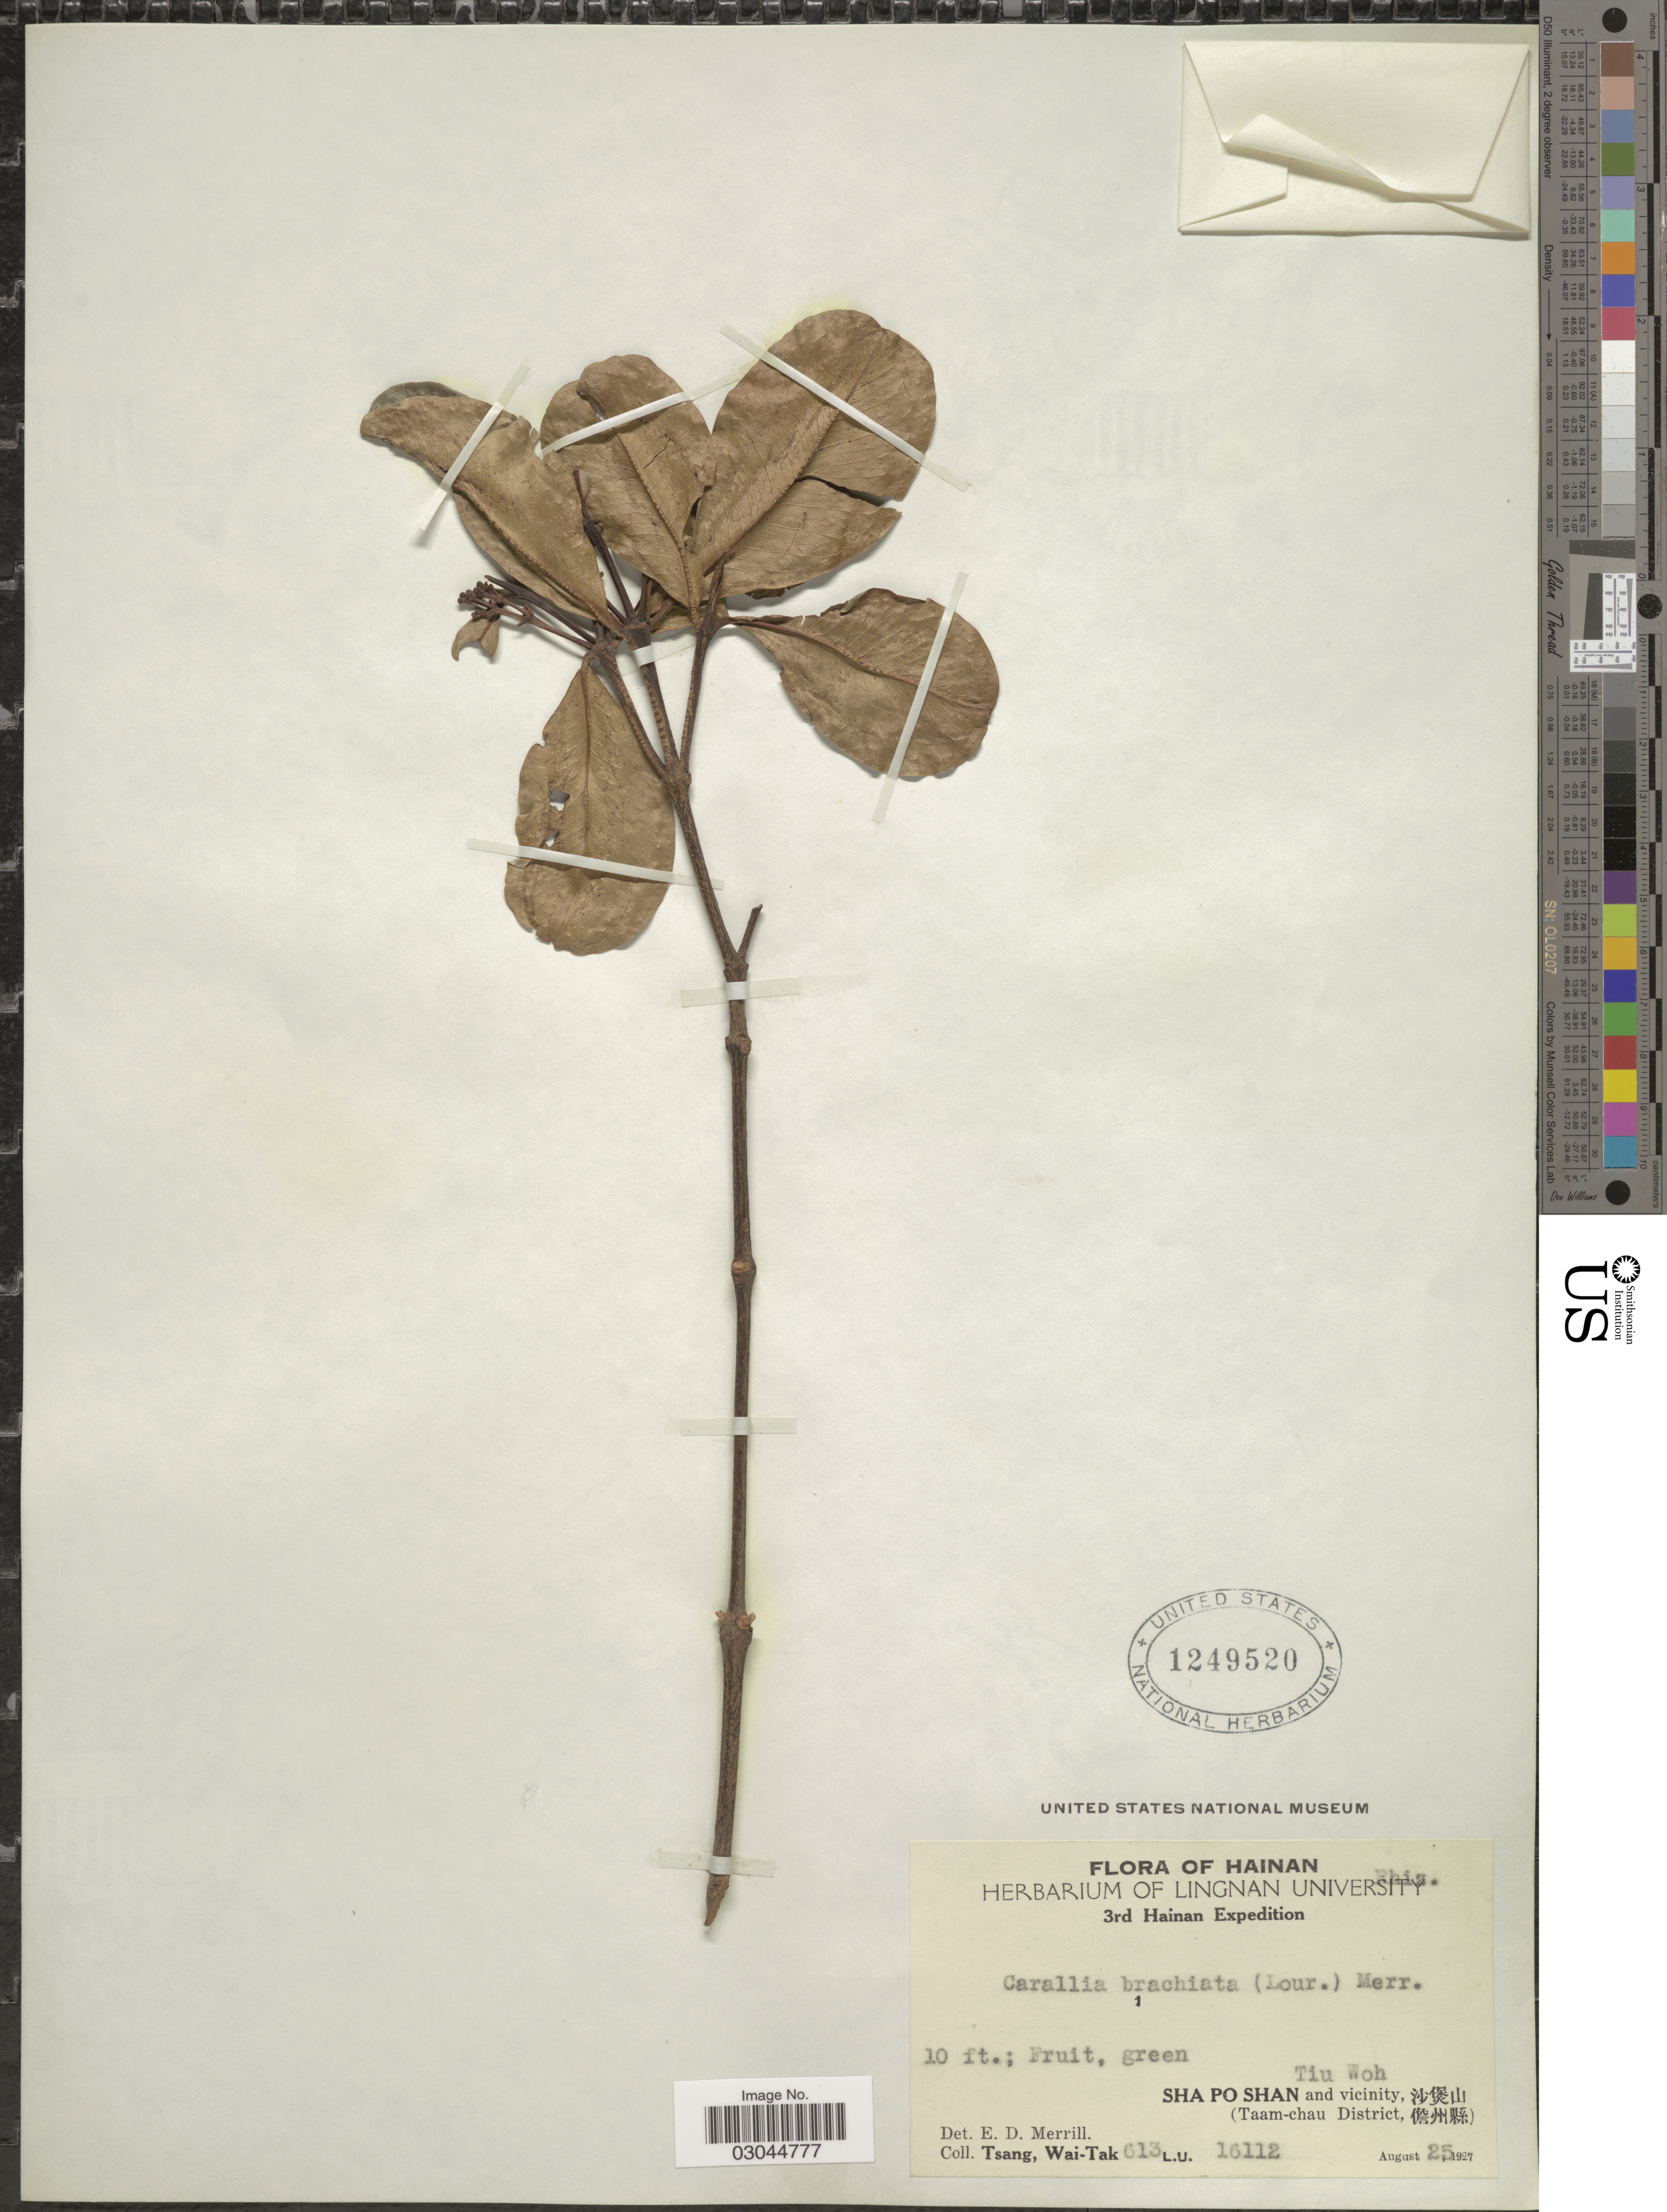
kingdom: Plantae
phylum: Tracheophyta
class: Magnoliopsida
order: Malpighiales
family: Rhizophoraceae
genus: Carallia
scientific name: Carallia brachiata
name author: (Lour.) Merr.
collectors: W. T. Tsang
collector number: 613/16112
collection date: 1927-08-25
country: China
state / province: Hainan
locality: Tiu Woh. Sha Po Shan and vicinity (Taam-chau District).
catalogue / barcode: US 1249520